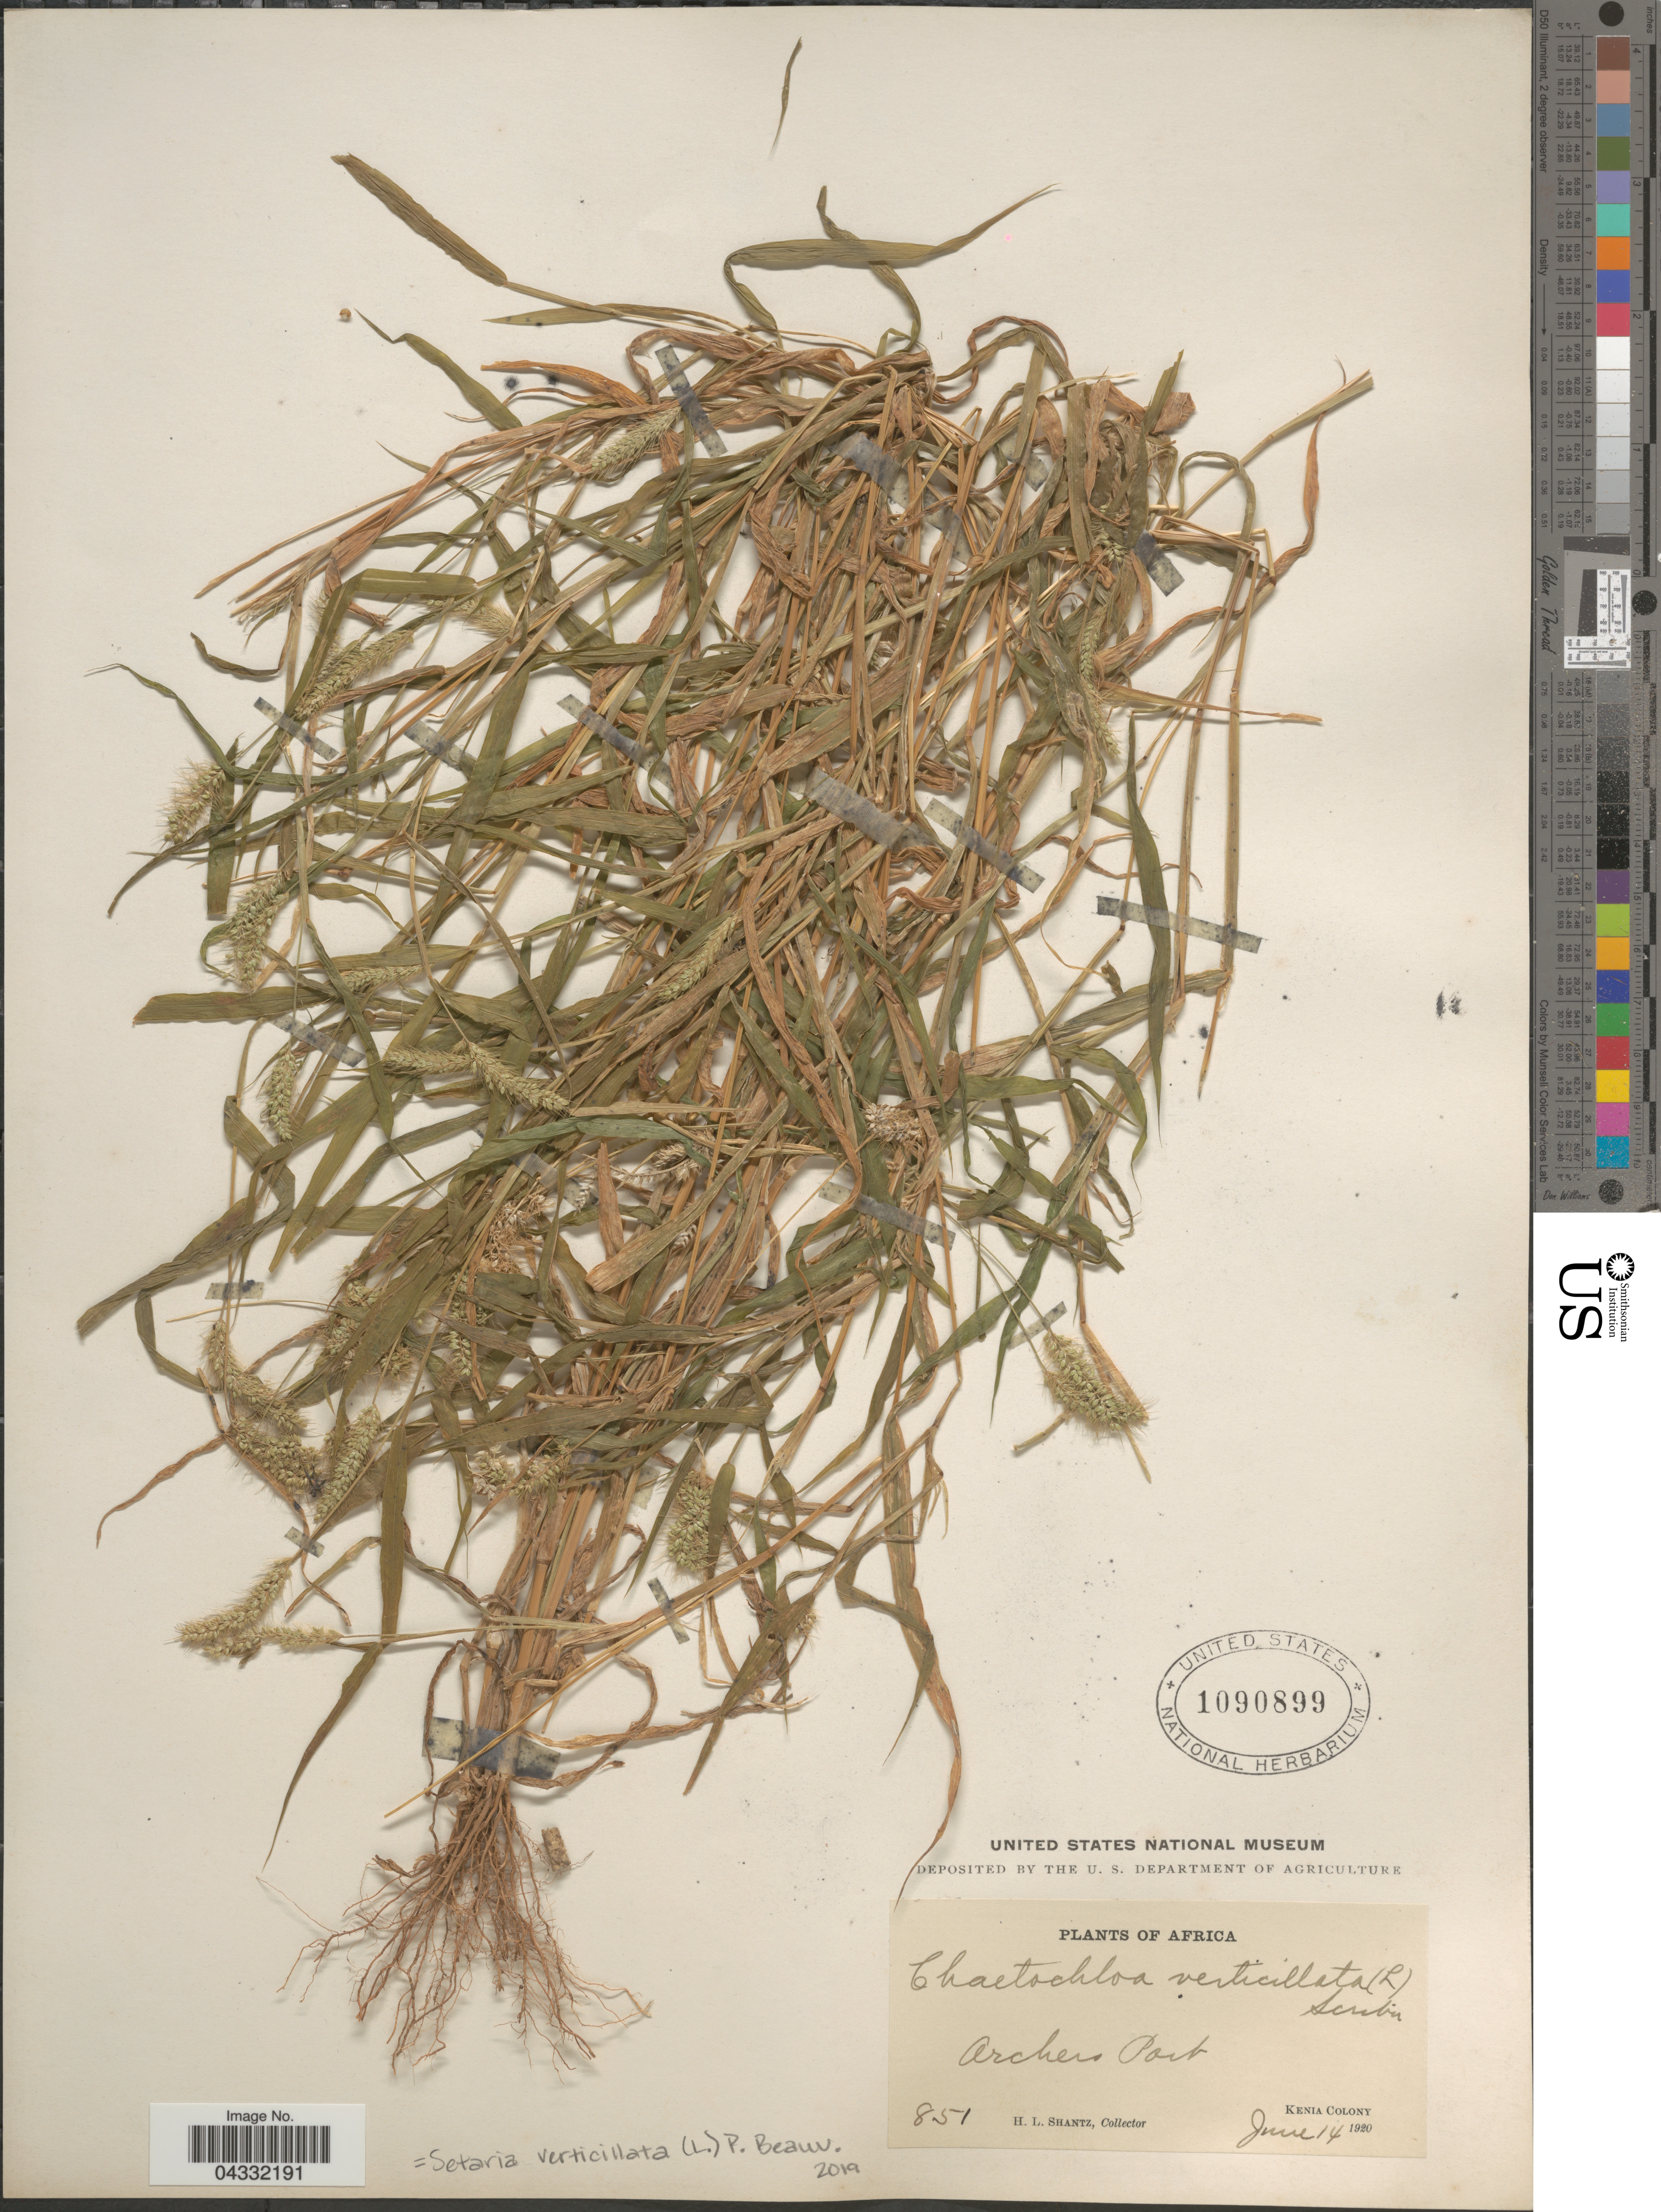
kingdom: Plantae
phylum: Tracheophyta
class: Liliopsida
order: Poales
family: Poaceae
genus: Setaria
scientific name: Setaria verticillata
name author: (L.) P. Beauv.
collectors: H. Shantz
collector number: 851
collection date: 1920-06-14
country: Kenya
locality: Archers Post. Kenia Colony.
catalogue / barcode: US 1090899